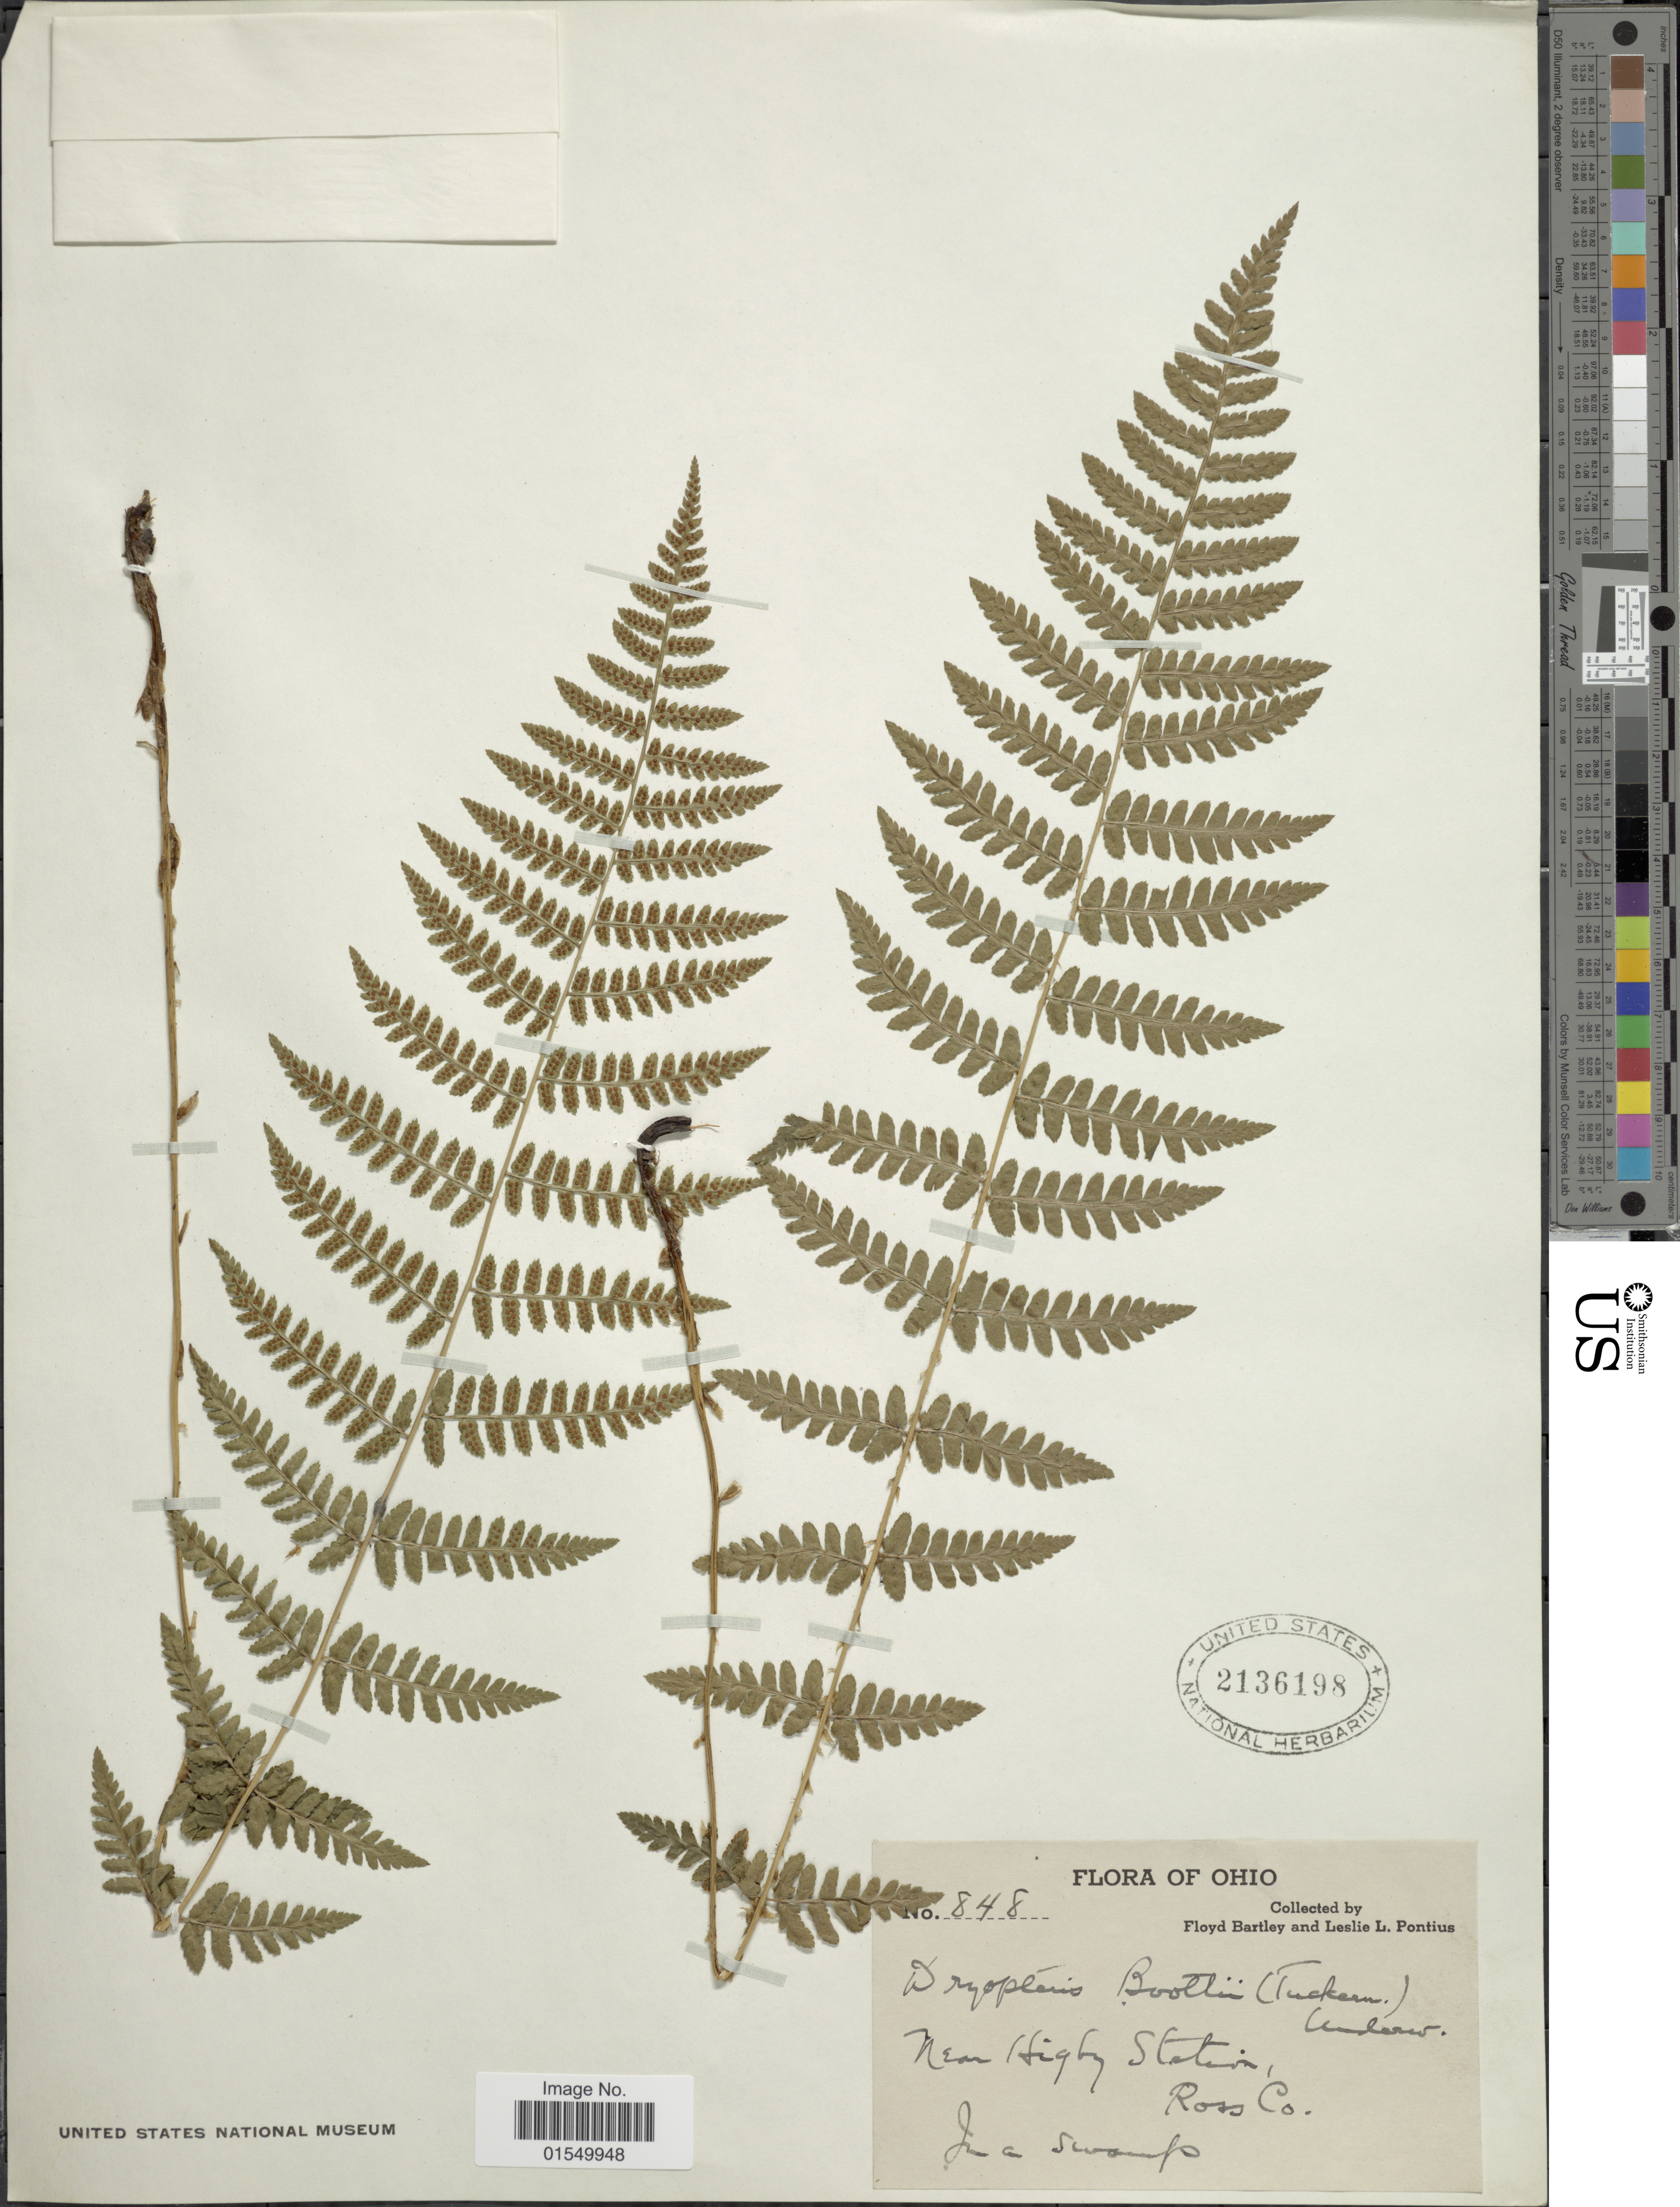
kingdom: Plantae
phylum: Tracheophyta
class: Polypodiopsida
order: Polypodiales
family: Dryopteridaceae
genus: Dryopteris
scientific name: Dryopteris x boottii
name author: Underw.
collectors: F. Bartley & L. Pontius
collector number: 848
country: United States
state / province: Ohio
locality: Near High Station, Ross Co.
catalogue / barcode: US 2136198